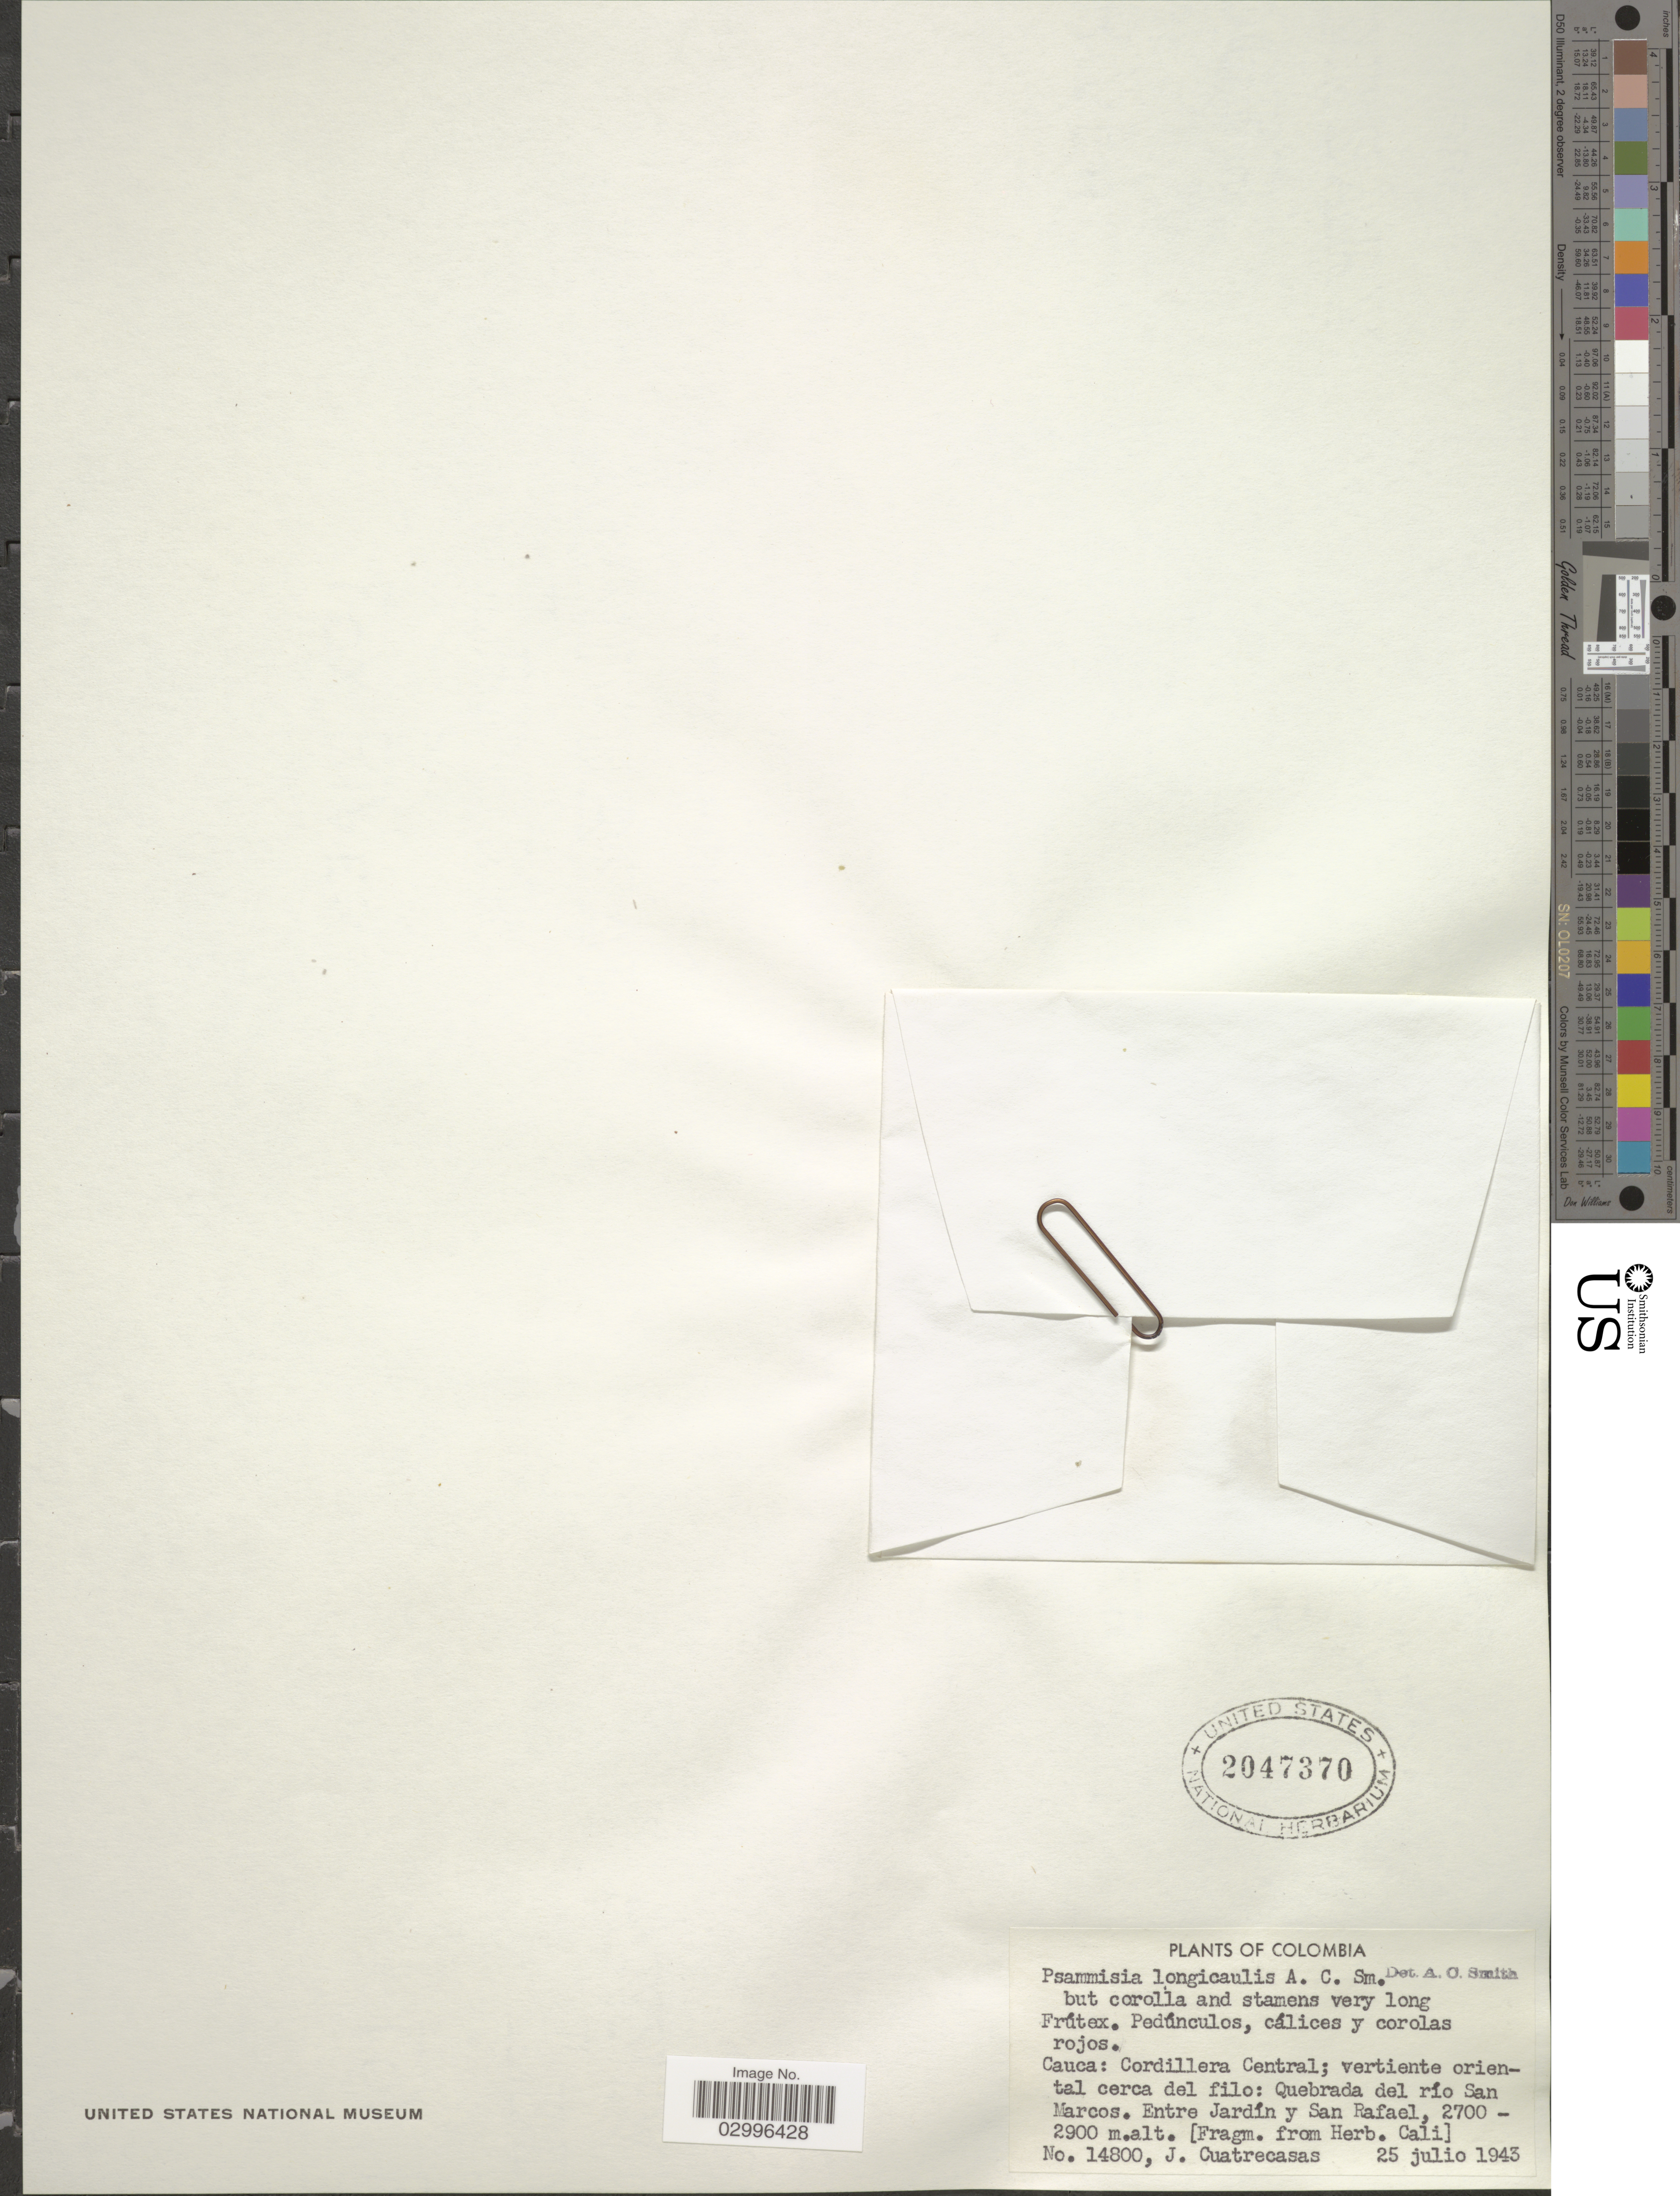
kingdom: Plantae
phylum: Tracheophyta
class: Magnoliopsida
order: Ericales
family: Ericaceae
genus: Psammisia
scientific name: Psammisia longicaulis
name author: A.C. Sm.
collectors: J. Cuatrecasas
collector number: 14800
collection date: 1943-07-25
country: Colombia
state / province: Cauca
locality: Cordillera Central; vertiente oriental cerca del filo: Quebrada del río San Marcos. Entre Jardín y San Rafael.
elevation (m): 2700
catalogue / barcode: US 2047370